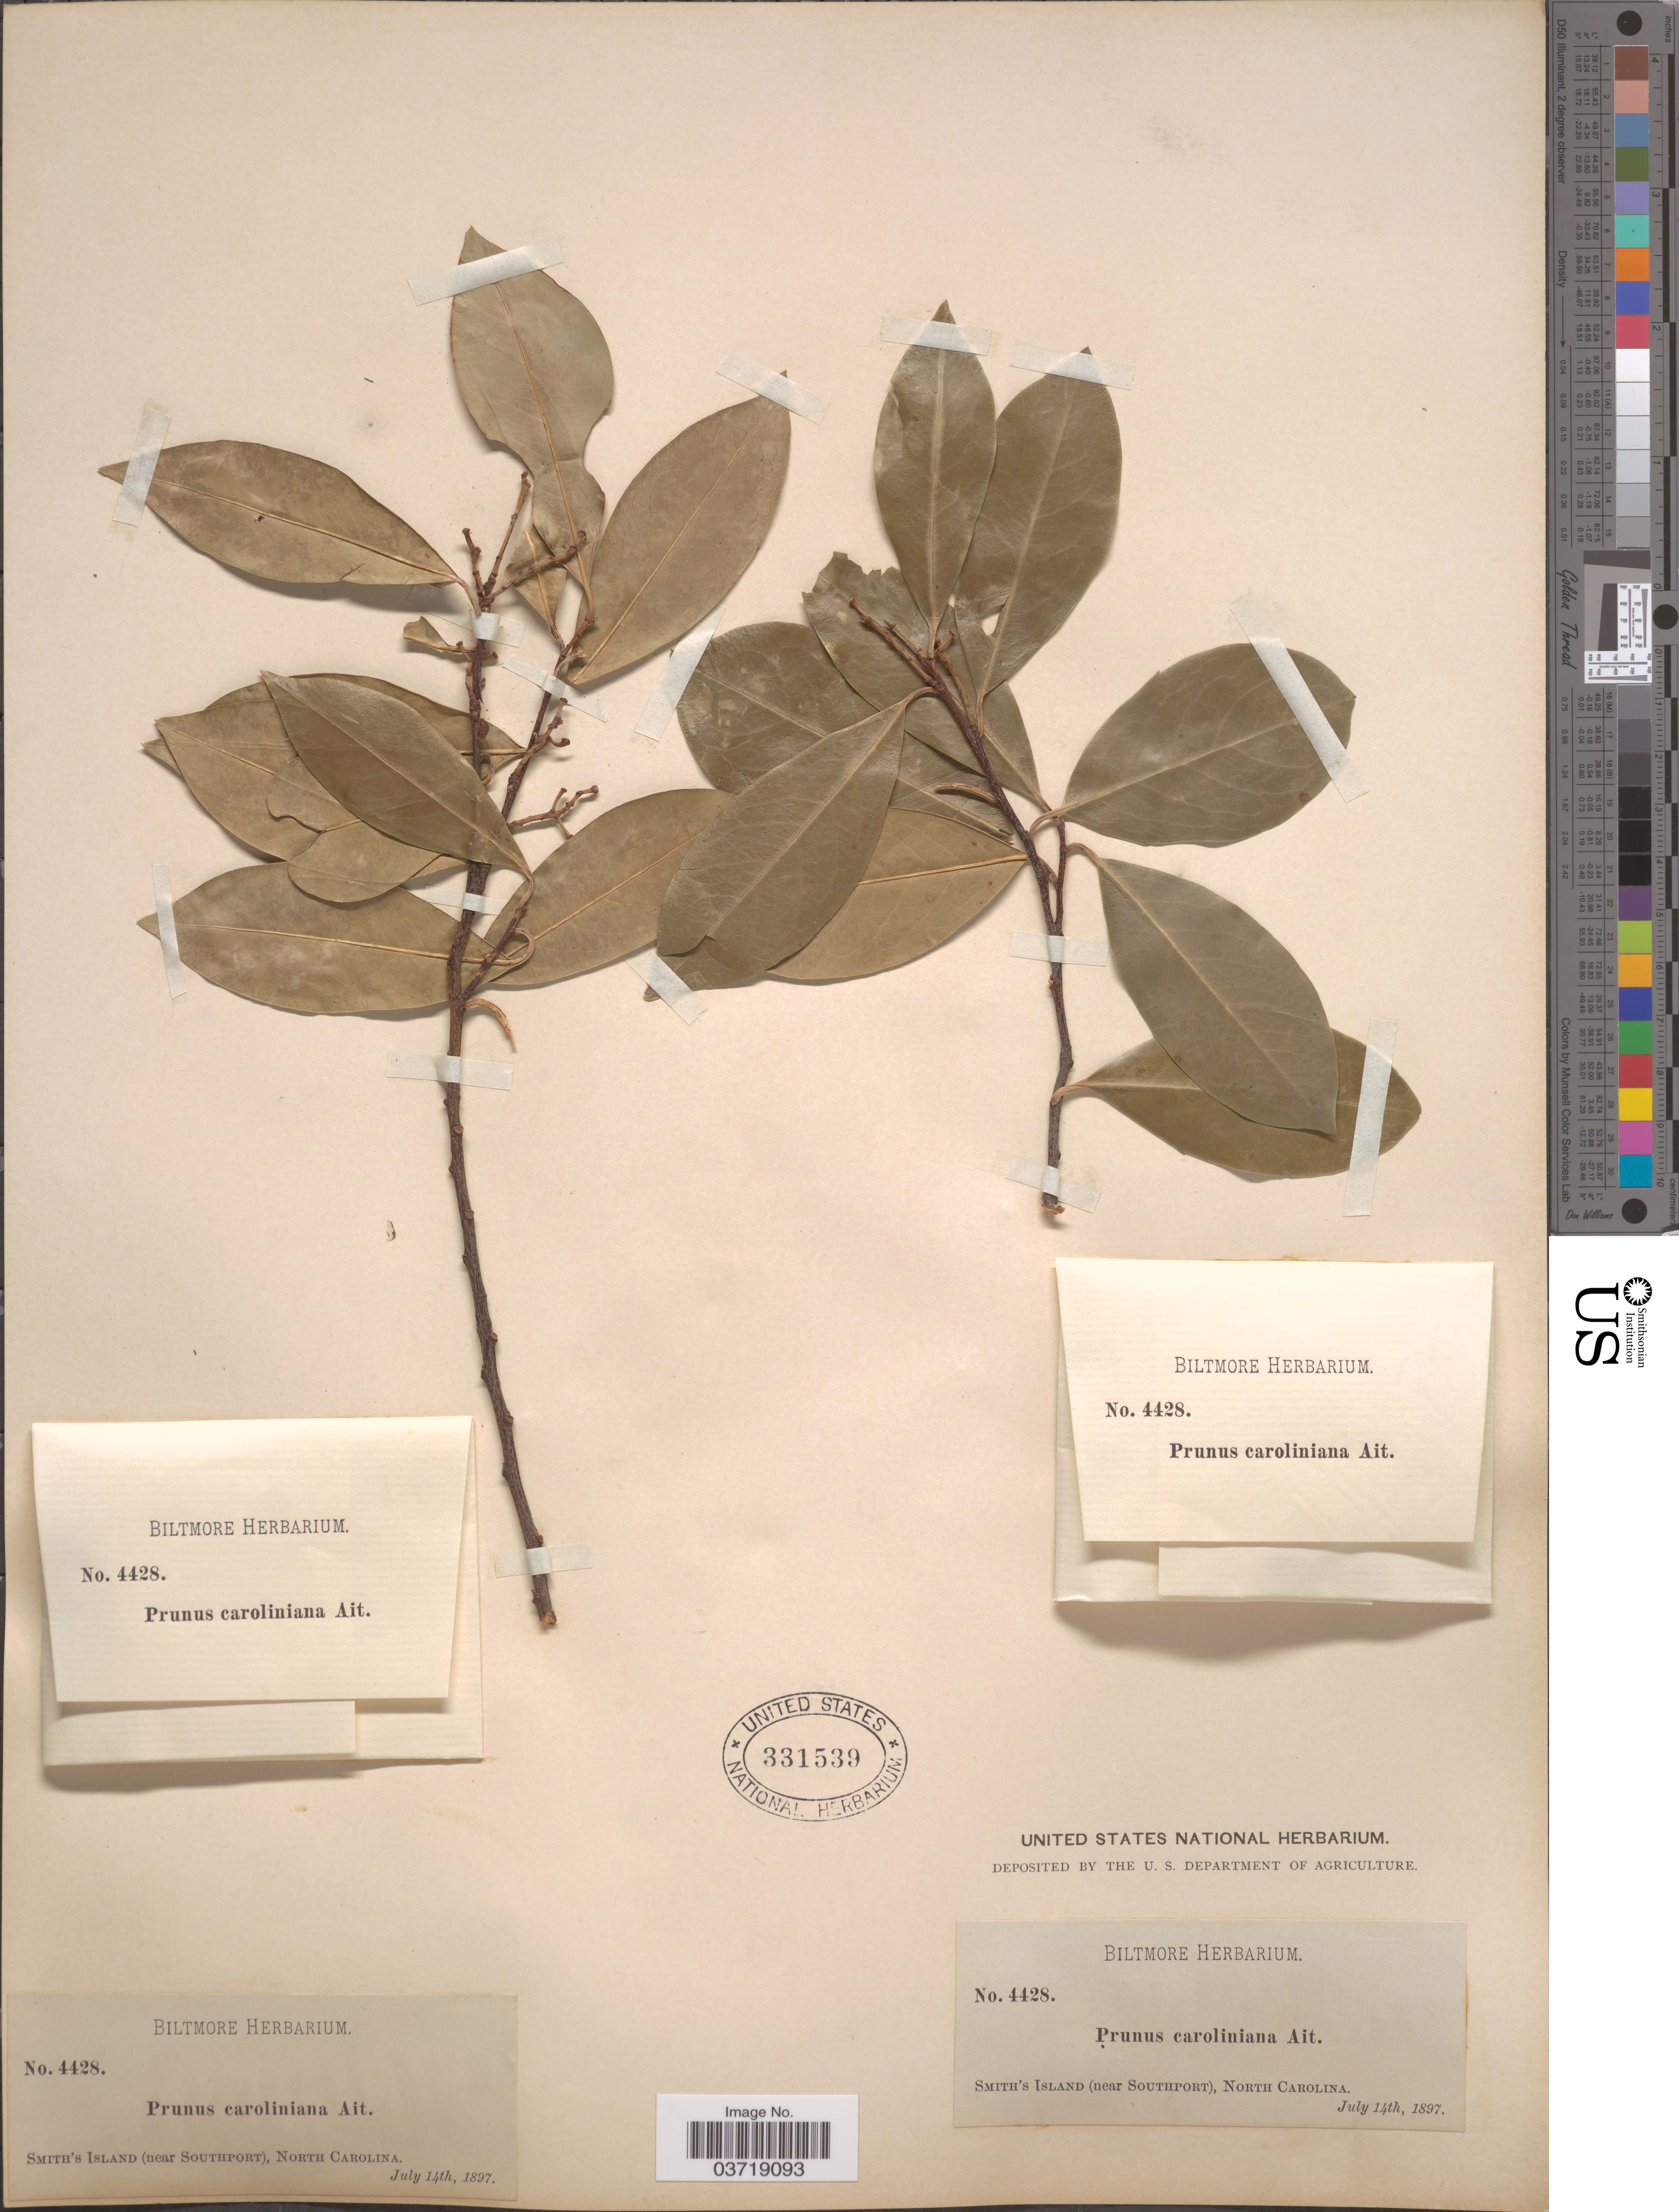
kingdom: Plantae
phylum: Tracheophyta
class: Magnoliopsida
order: Rosales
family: Rosaceae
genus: Prunus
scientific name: Prunus caroliniana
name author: (Mill.) Aiton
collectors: ex herb. Biltmore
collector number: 4428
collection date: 1897-07-14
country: United States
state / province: North Carolina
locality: Smith's Island (near Southport).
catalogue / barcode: US 331539